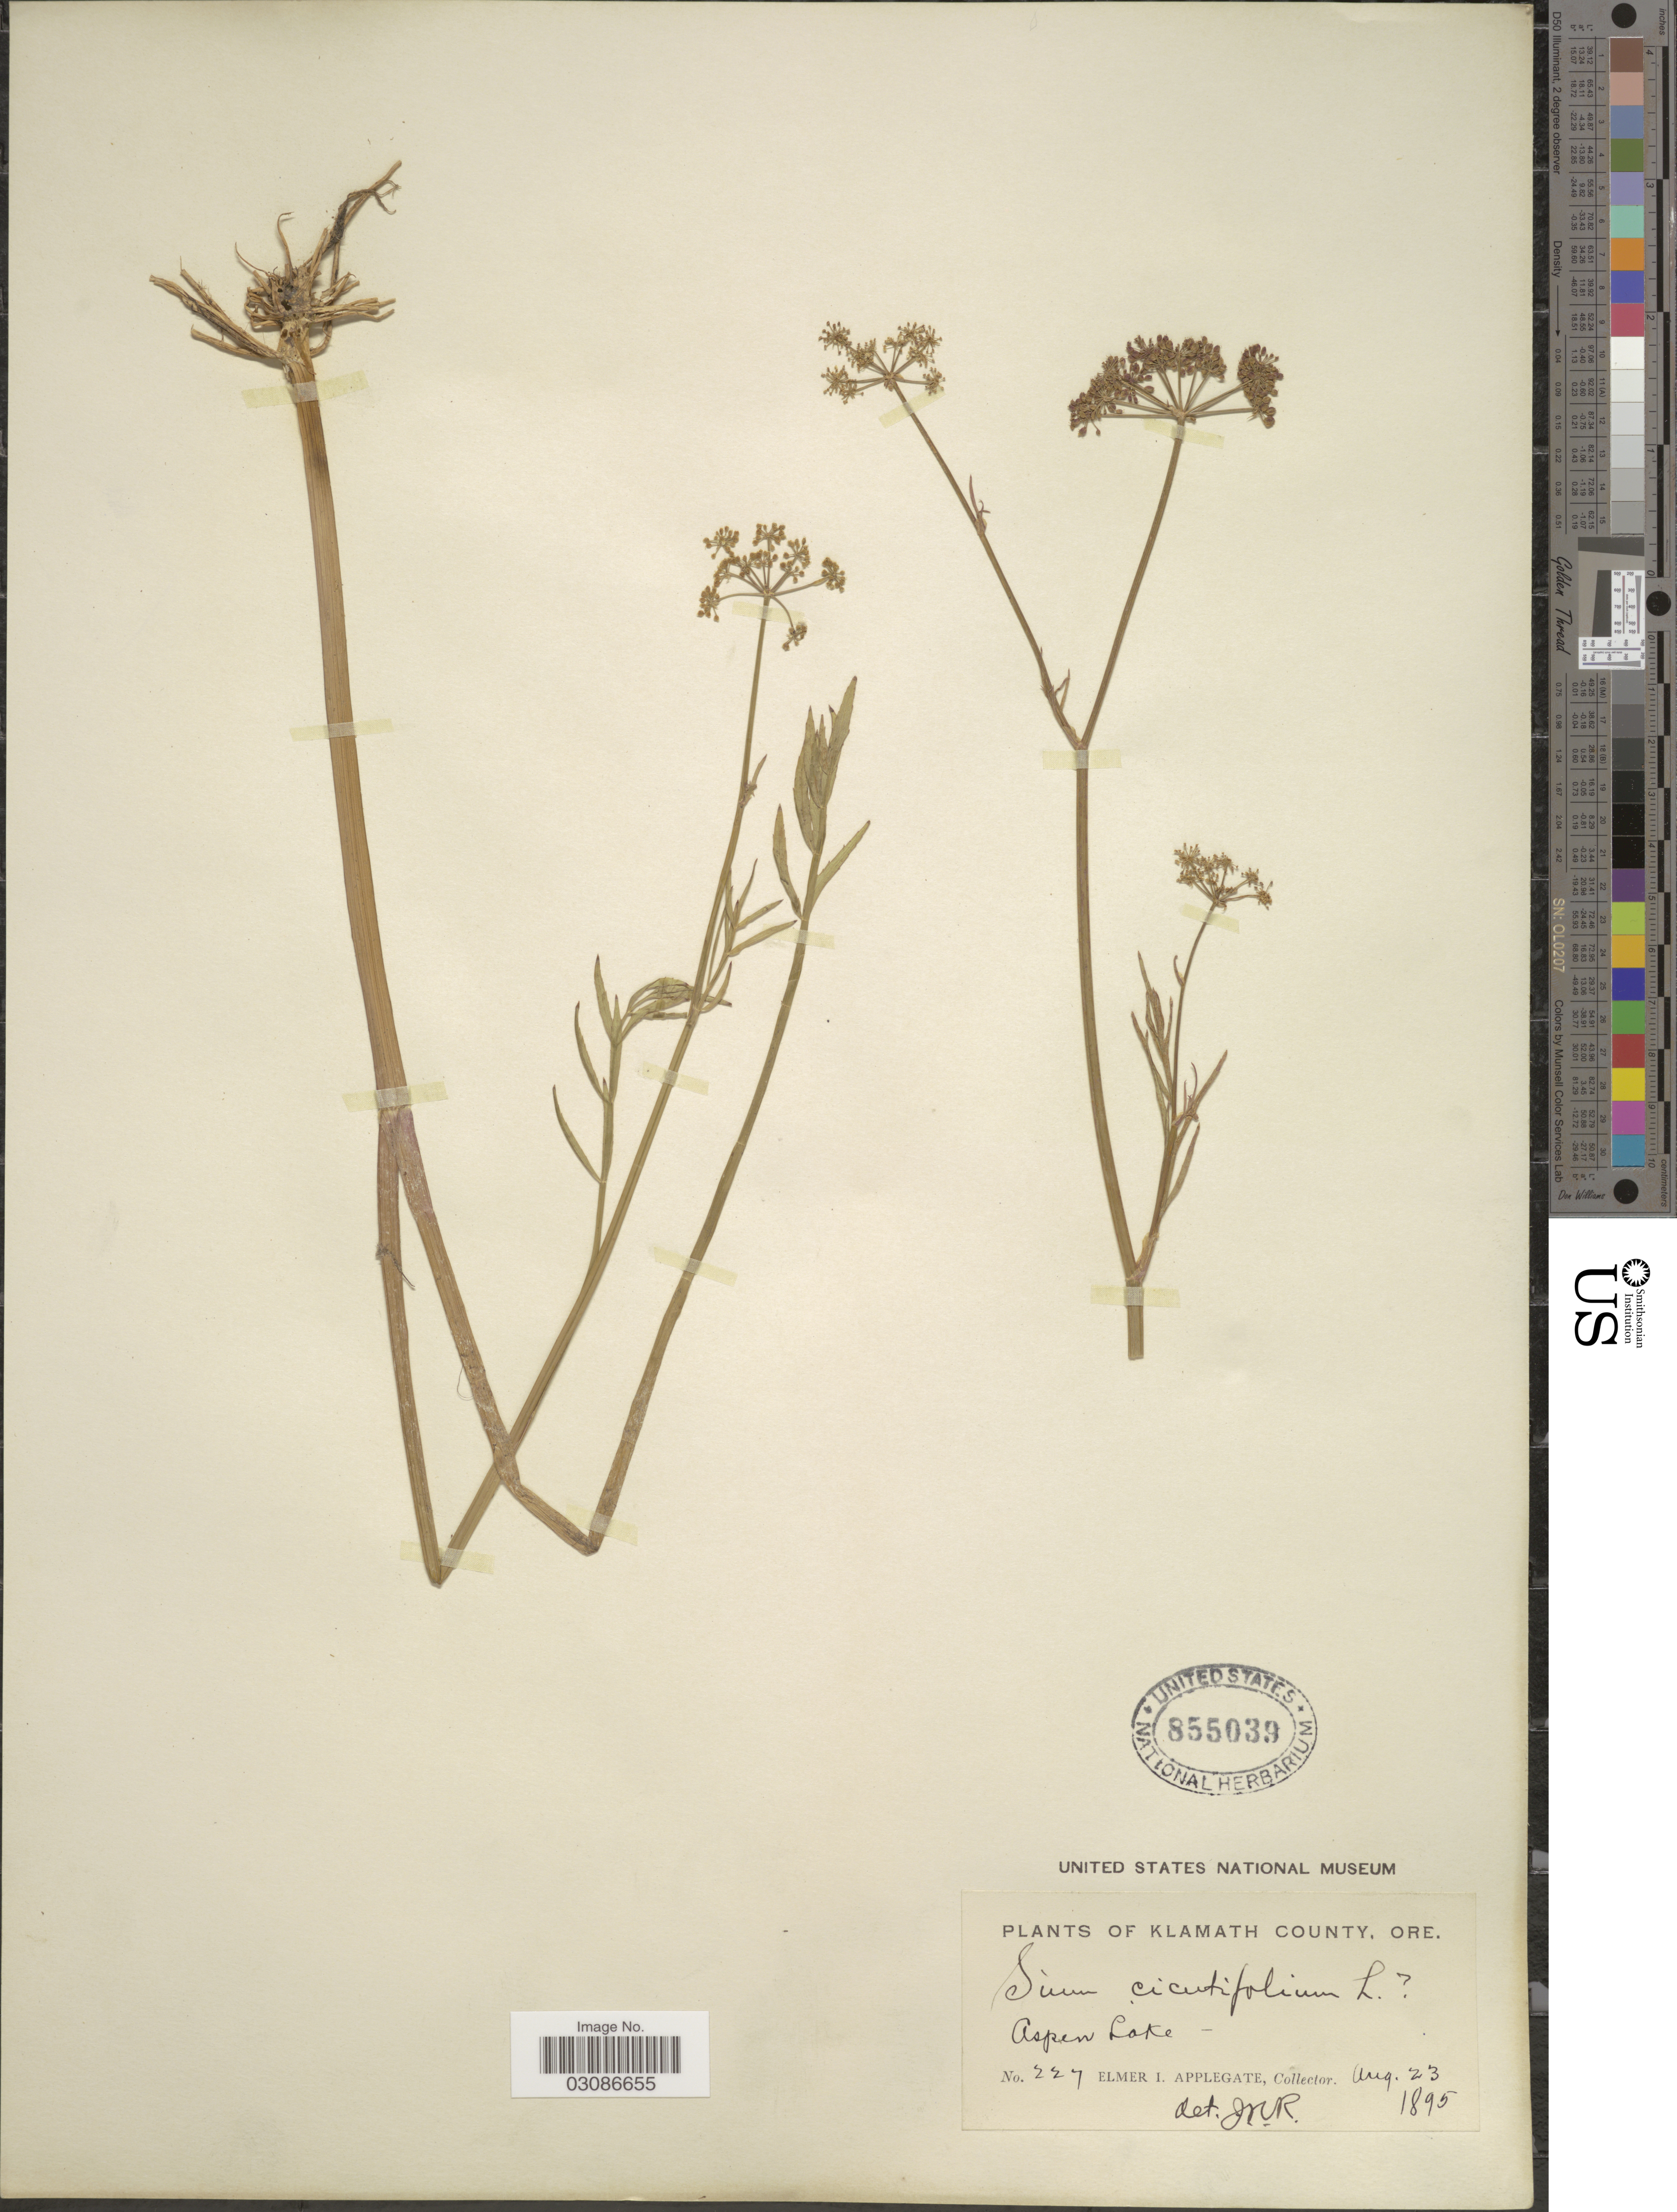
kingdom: Plantae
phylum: Tracheophyta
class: Magnoliopsida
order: Apiales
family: Apiaceae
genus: Sium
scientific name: Sium suave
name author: Walter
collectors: E. I. Applegate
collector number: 227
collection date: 1895-08-23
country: United States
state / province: Oregon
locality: Klamath County, Ore. Aspen Lake.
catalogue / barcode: US 855039